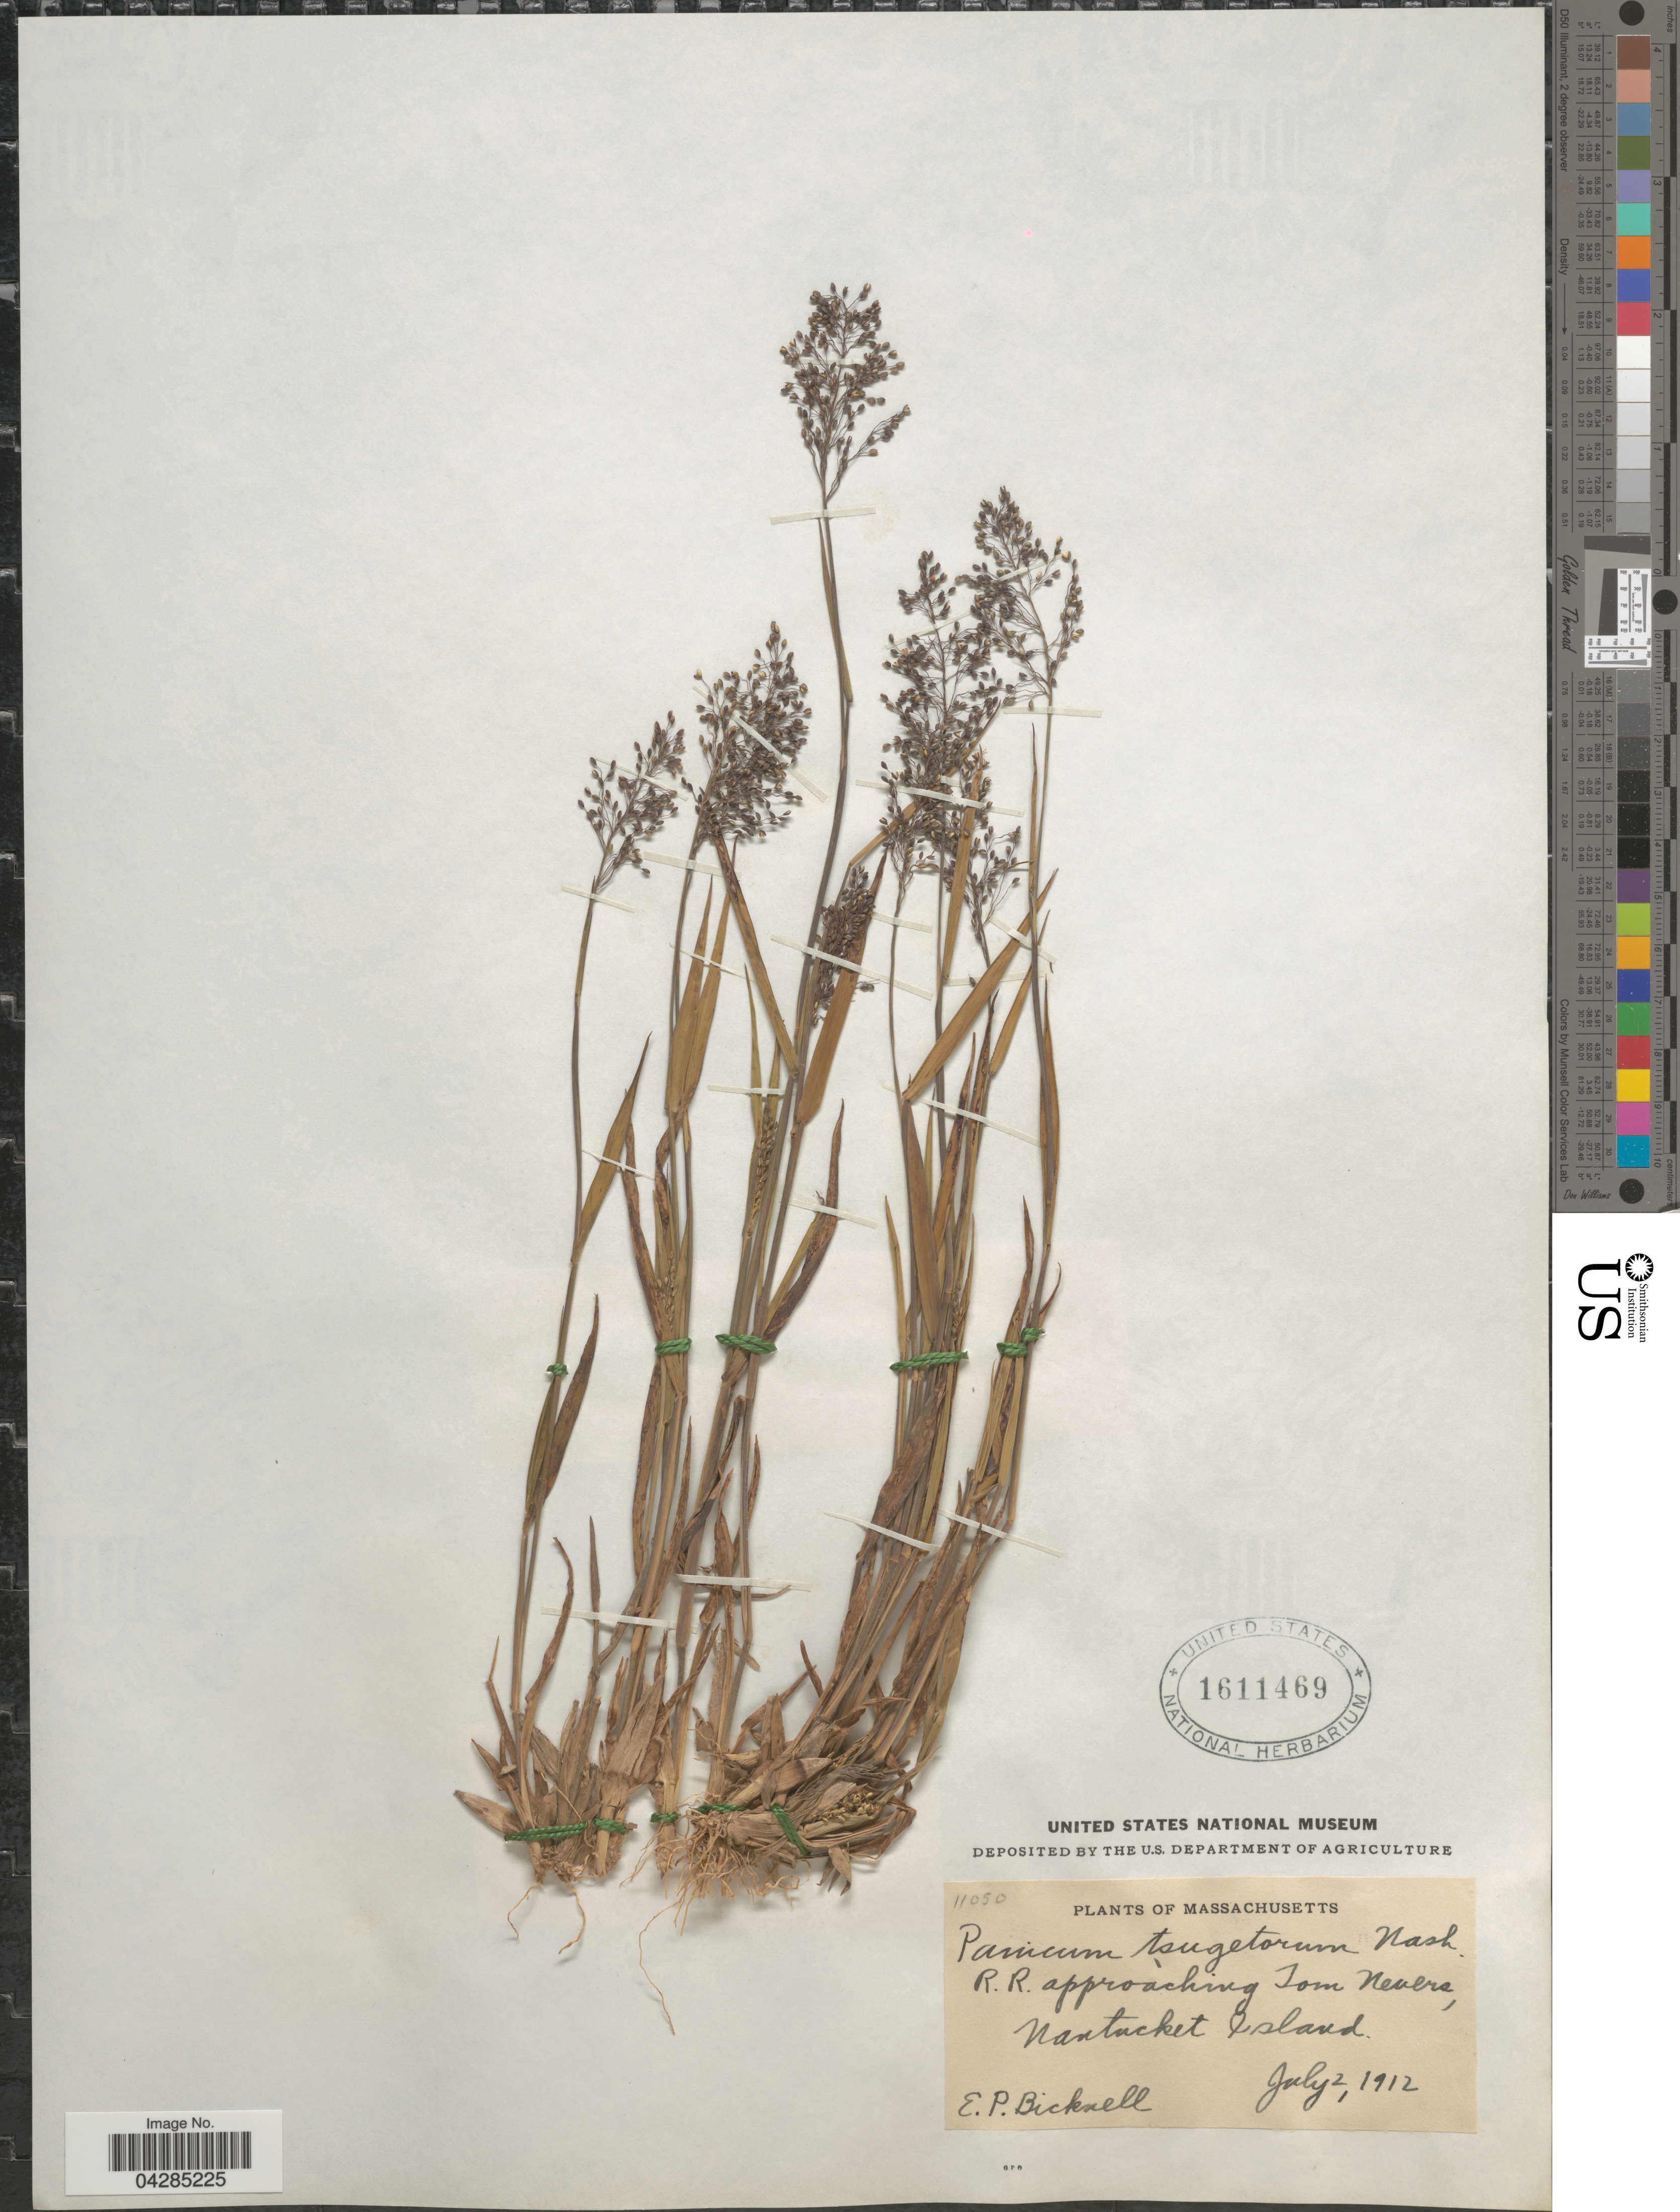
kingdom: Plantae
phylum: Tracheophyta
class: Liliopsida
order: Poales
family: Poaceae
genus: Dichanthelium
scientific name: Dichanthelium portoricense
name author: (Desv. ex Ham.) B.F. Hansen & Wunderlin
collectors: E. P. Bicknell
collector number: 11050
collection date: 1912-07-02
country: United States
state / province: Massachusetts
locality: R.R. approaching Tom Nevers, Nantucket Island.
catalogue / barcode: US 1611469